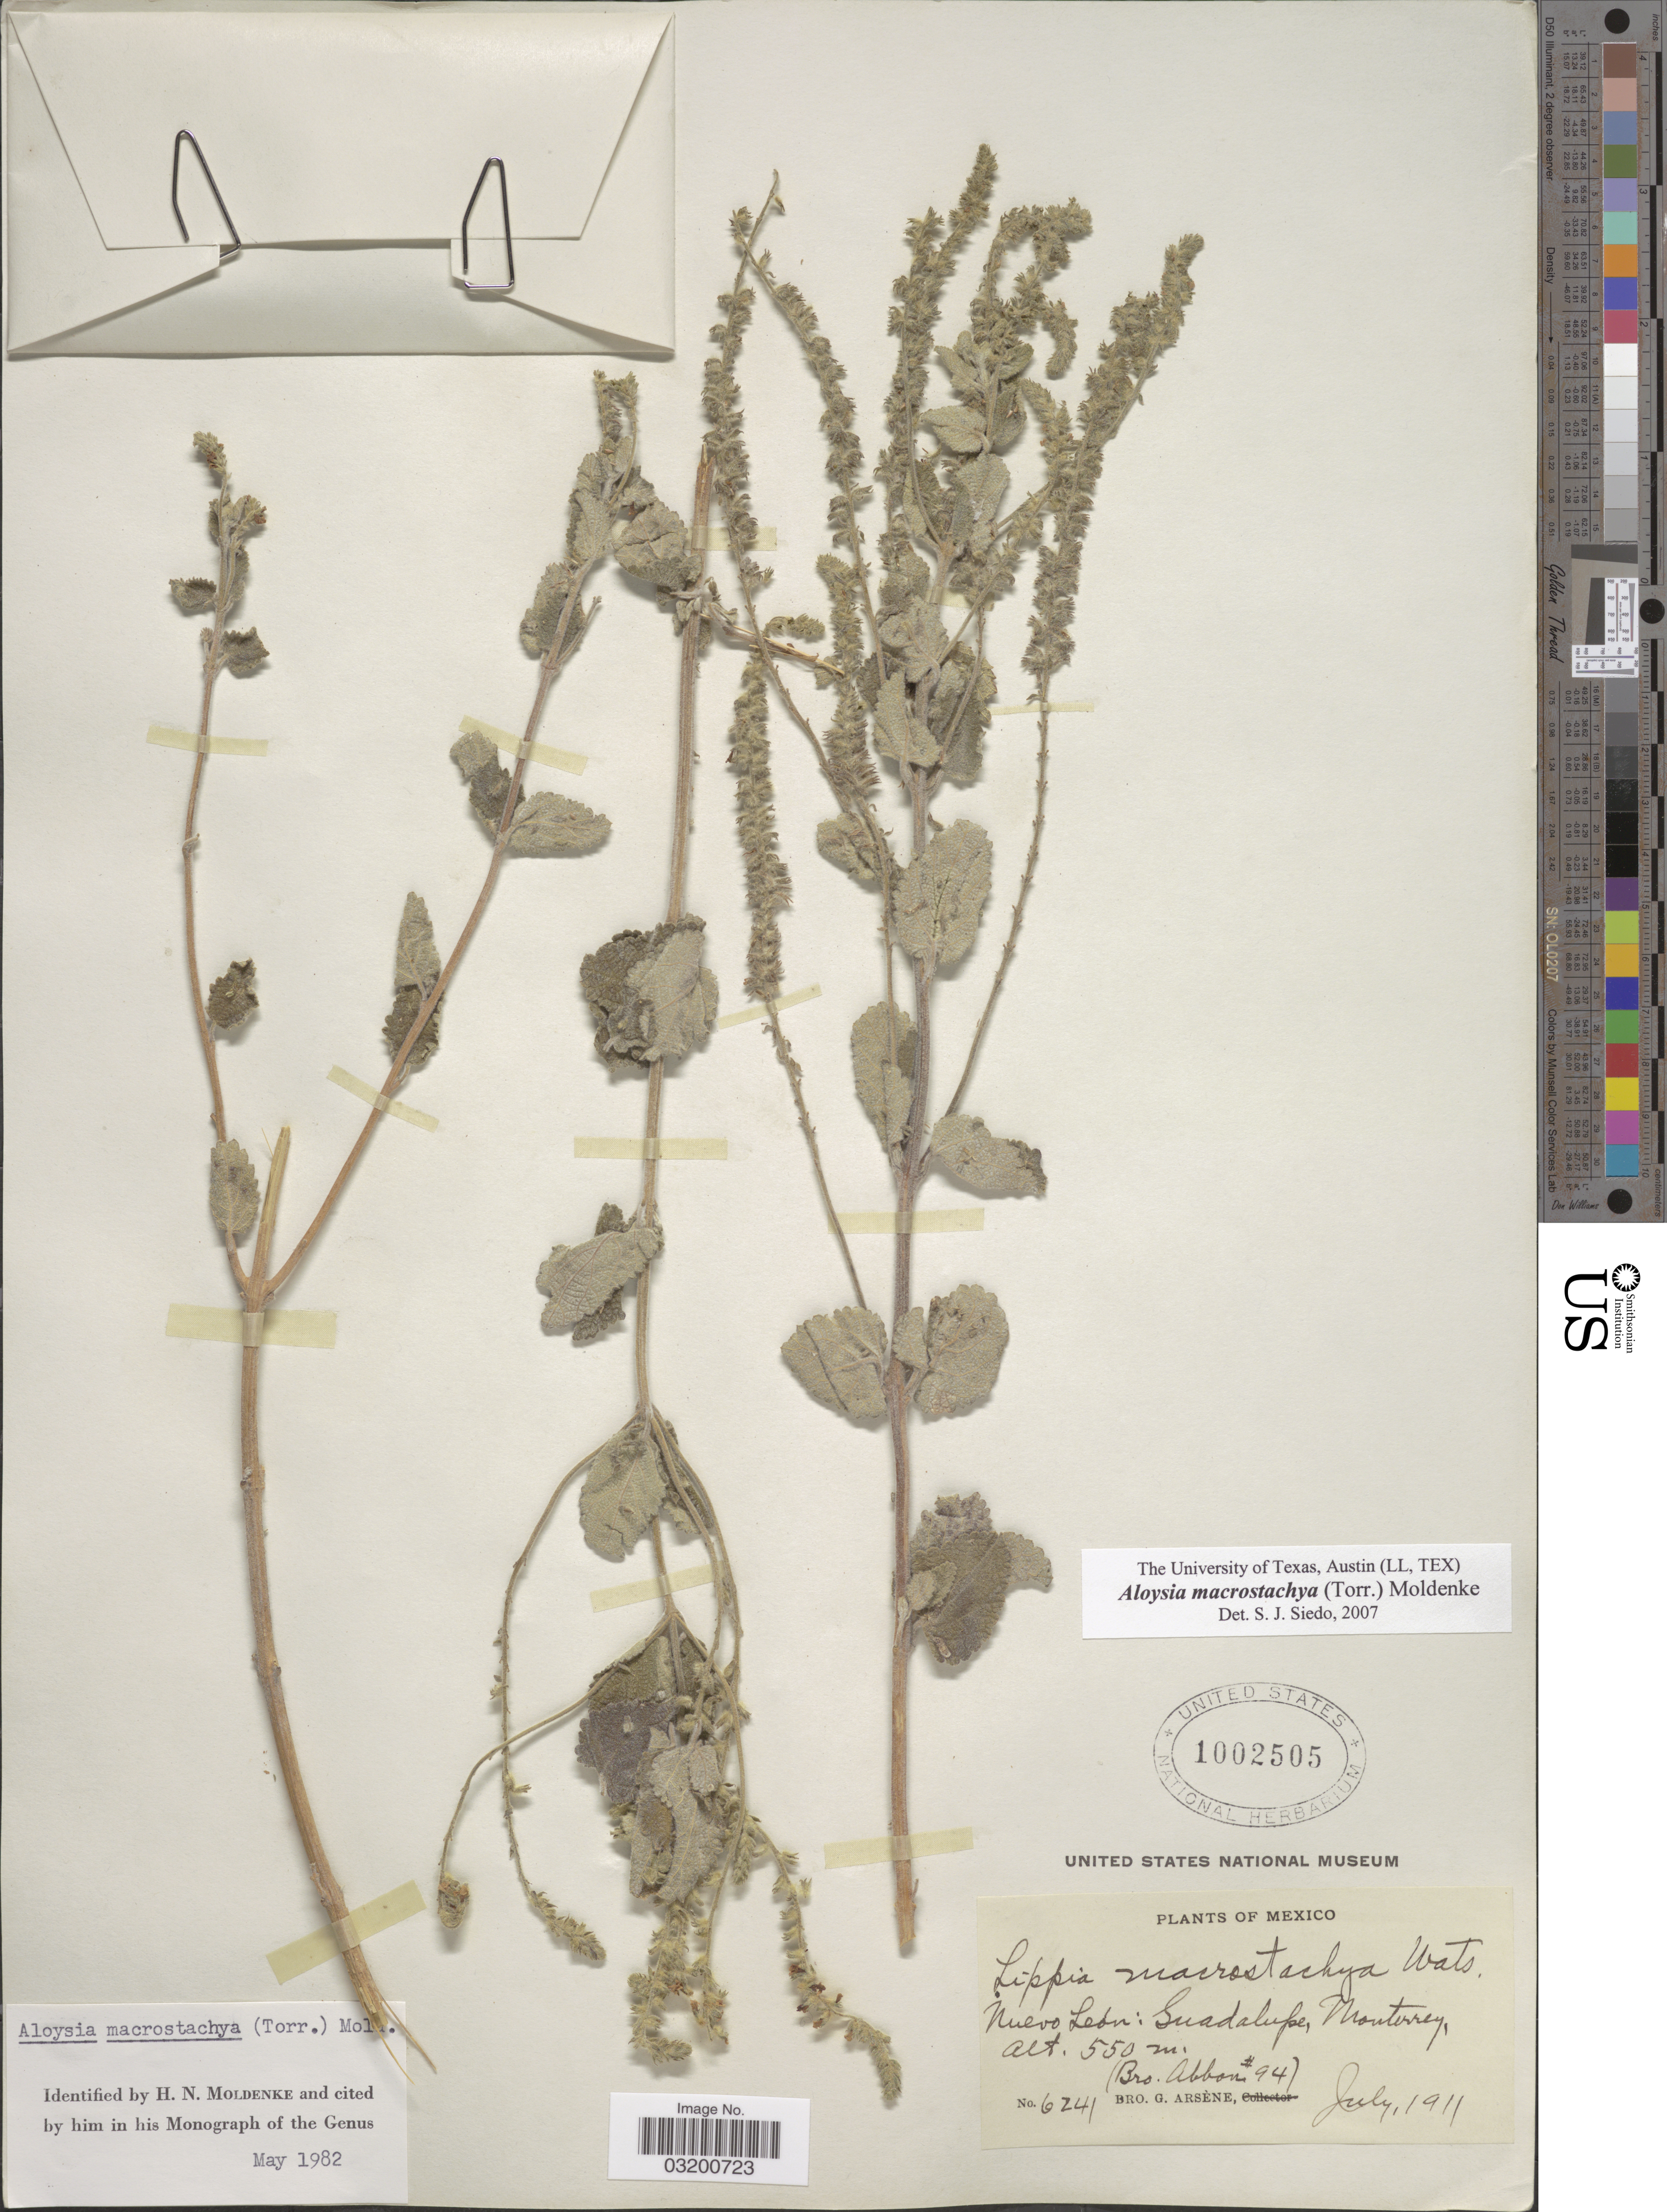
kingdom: Plantae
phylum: Tracheophyta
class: Magnoliopsida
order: Lamiales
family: Verbenaceae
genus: Aloysia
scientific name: Aloysia macrostachya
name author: (Torr.) Moldenke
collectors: Bro. Abbon & Bro. G. Arsène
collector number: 6241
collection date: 1911-07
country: Mexico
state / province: Nuevo León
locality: Guadelupe, Monterrey.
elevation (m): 550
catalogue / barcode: US 1002505